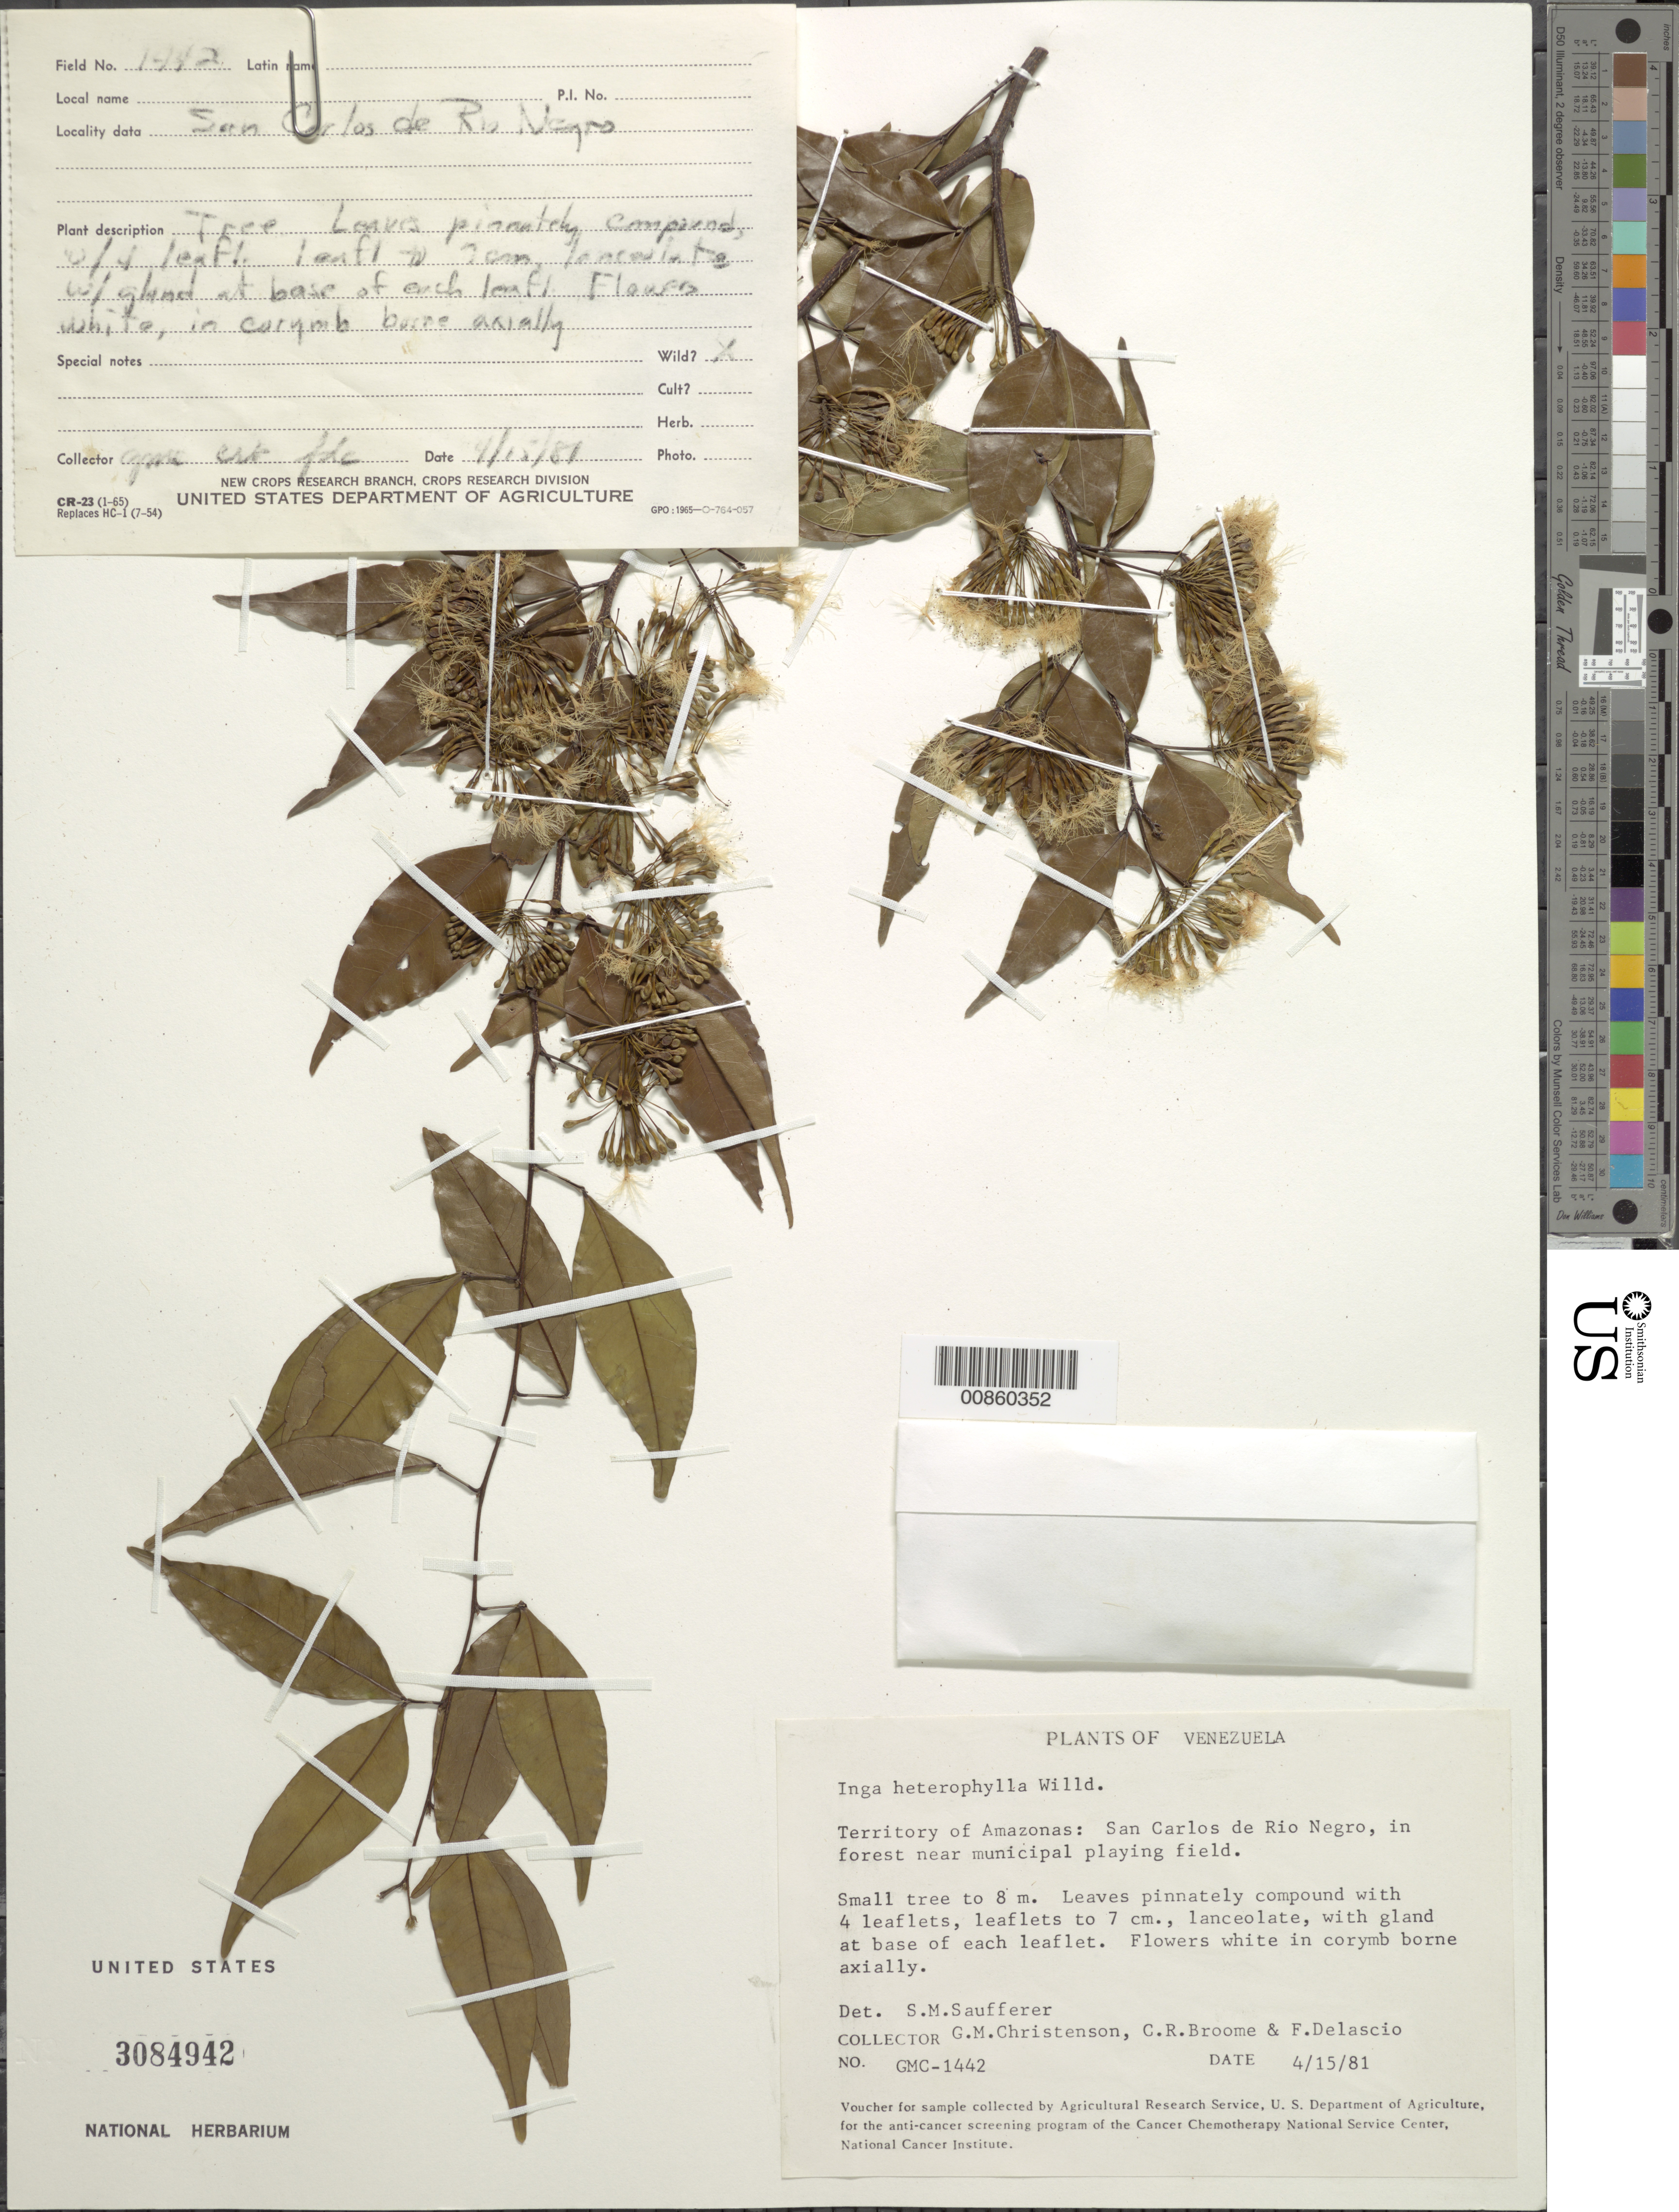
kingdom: Plantae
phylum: Tracheophyta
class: Magnoliopsida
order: Fabales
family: Fabaceae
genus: Inga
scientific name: Inga heterophylla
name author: Willd.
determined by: Saufferer, S. M.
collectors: G. Christenson, C. R. Broome & F. Delascio C.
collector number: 1442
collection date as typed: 15-Apr-81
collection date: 1981-04-15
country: Venezuela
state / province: Amazonas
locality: San Carlos de Río Negro, near municipal playing field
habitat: Forest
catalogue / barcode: US 3084942